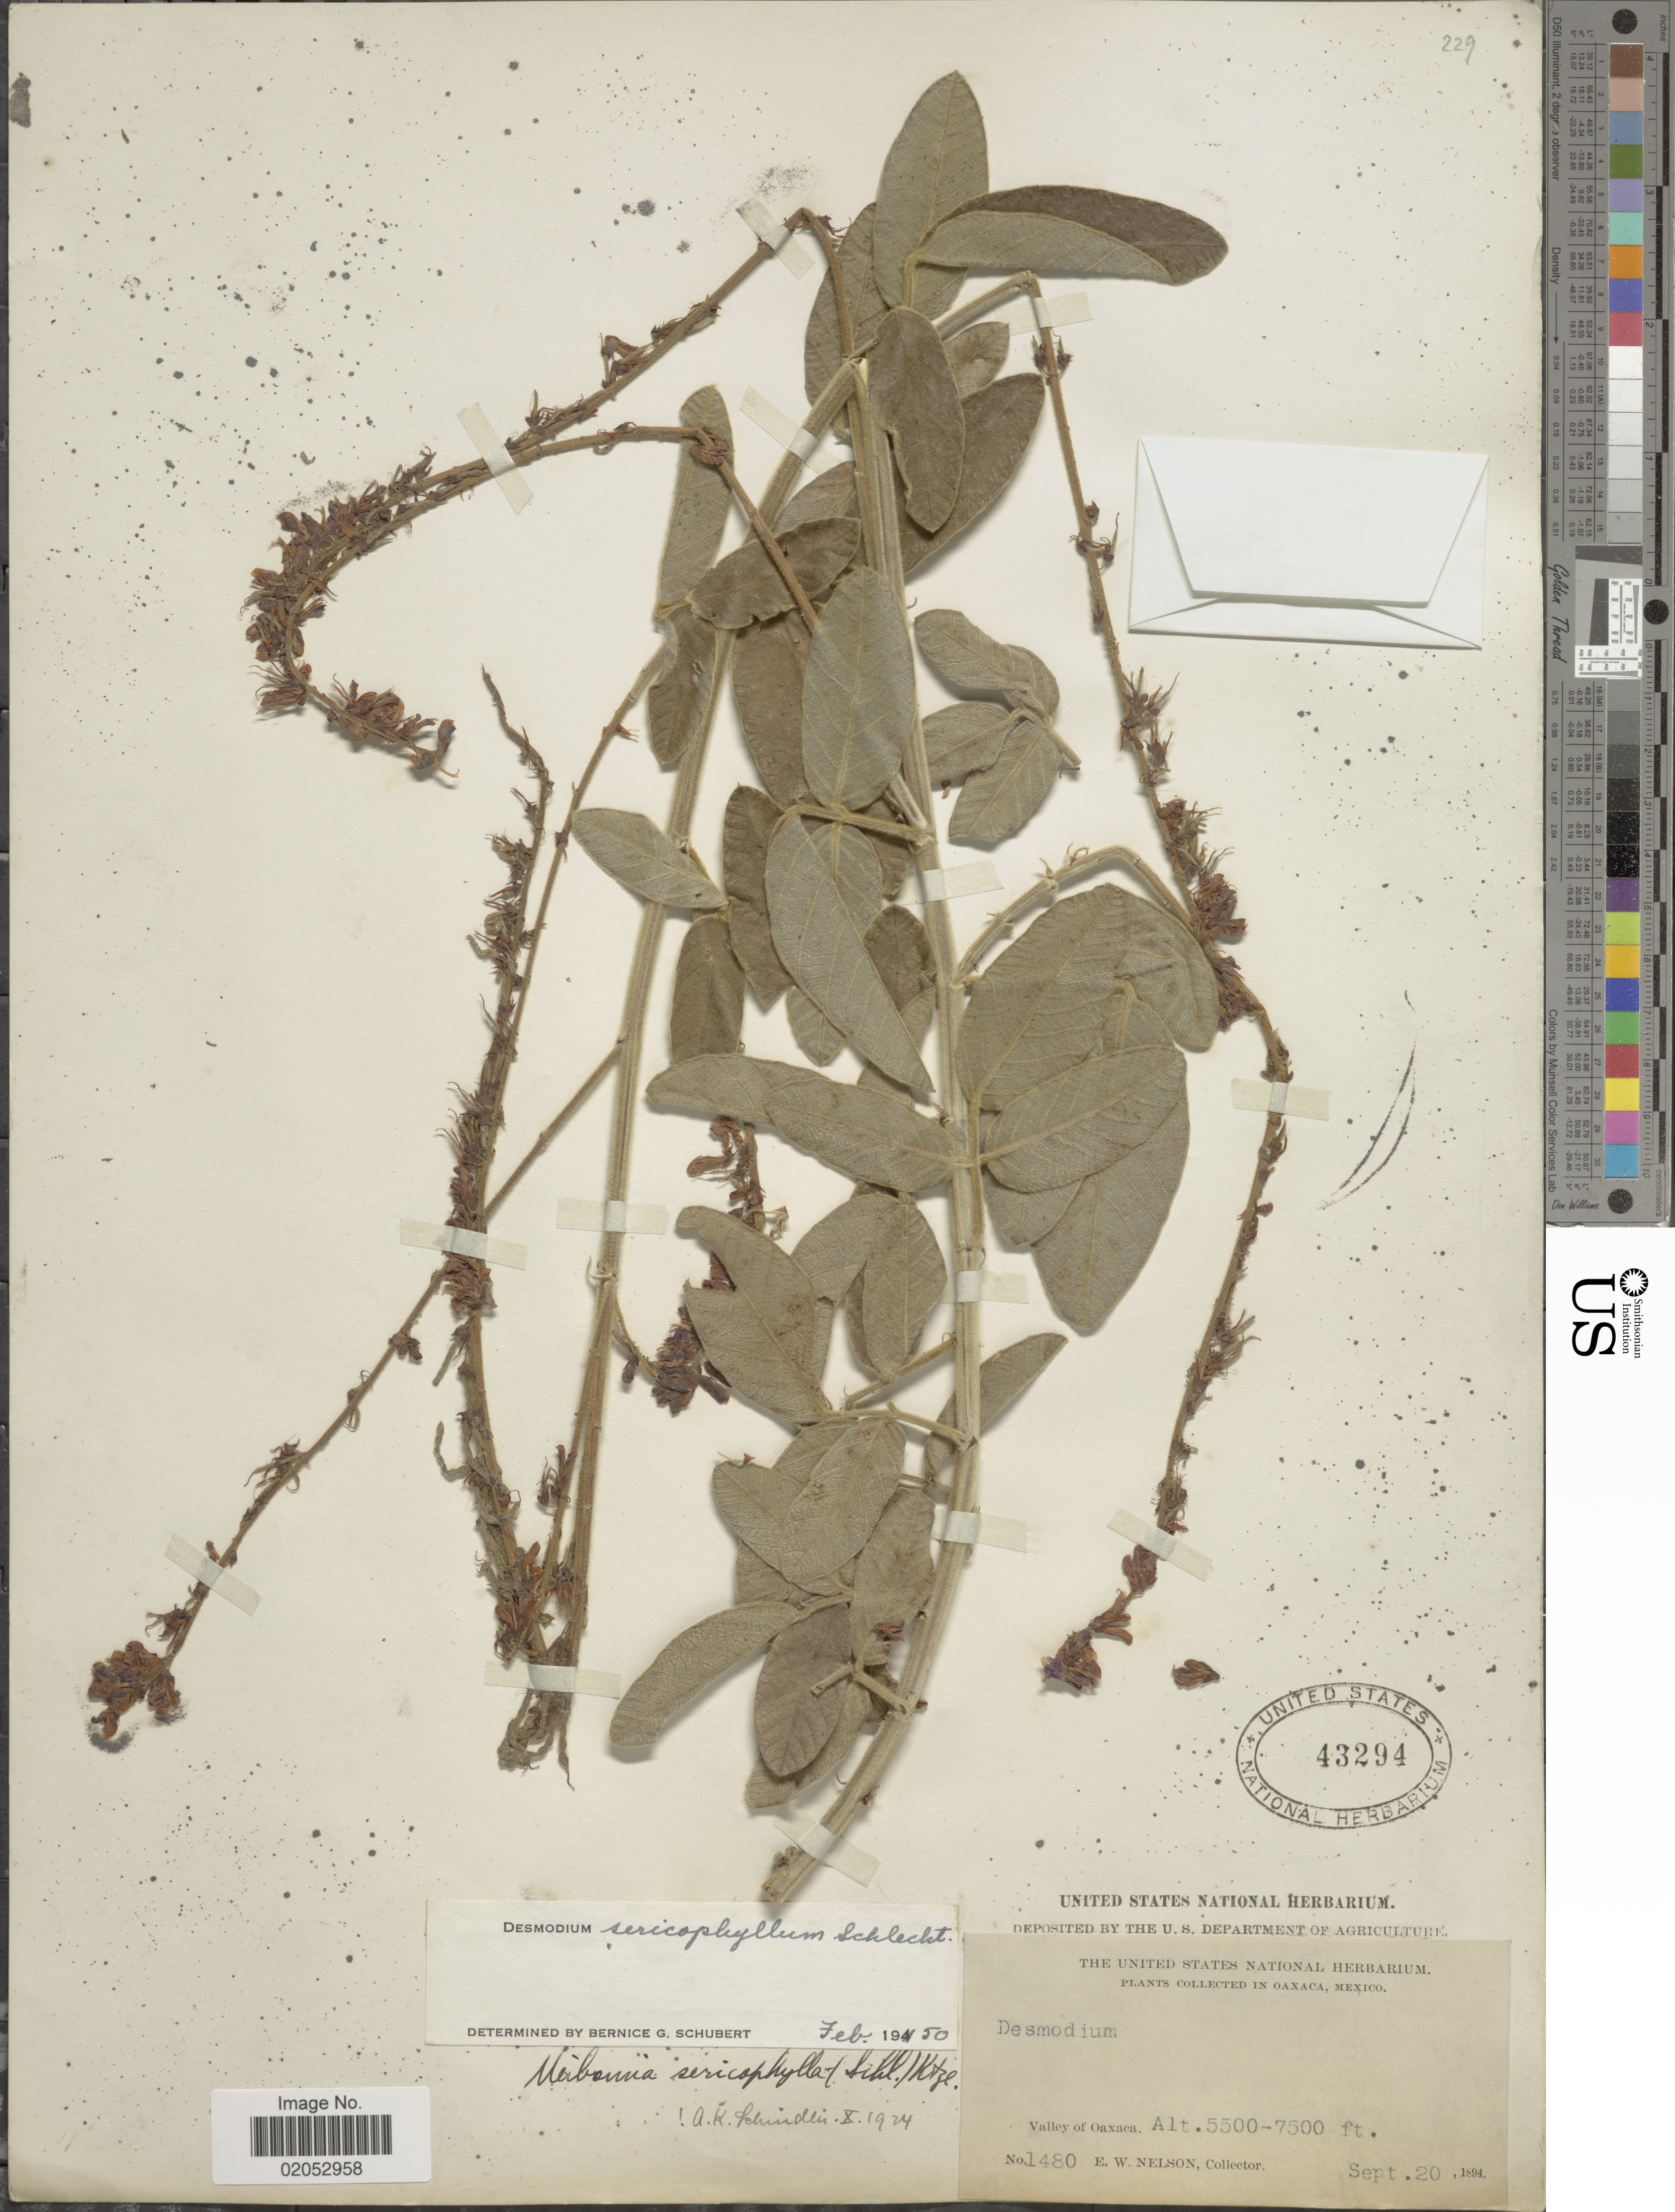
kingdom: Plantae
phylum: Tracheophyta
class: Magnoliopsida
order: Fabales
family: Fabaceae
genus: Desmodium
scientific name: Desmodium sericophyllum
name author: Schltdl.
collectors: E. W. Nelson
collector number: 1480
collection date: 1894-09-20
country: Mexico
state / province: Oaxaca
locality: Valley of Oaxaca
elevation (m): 1676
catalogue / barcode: US 43294